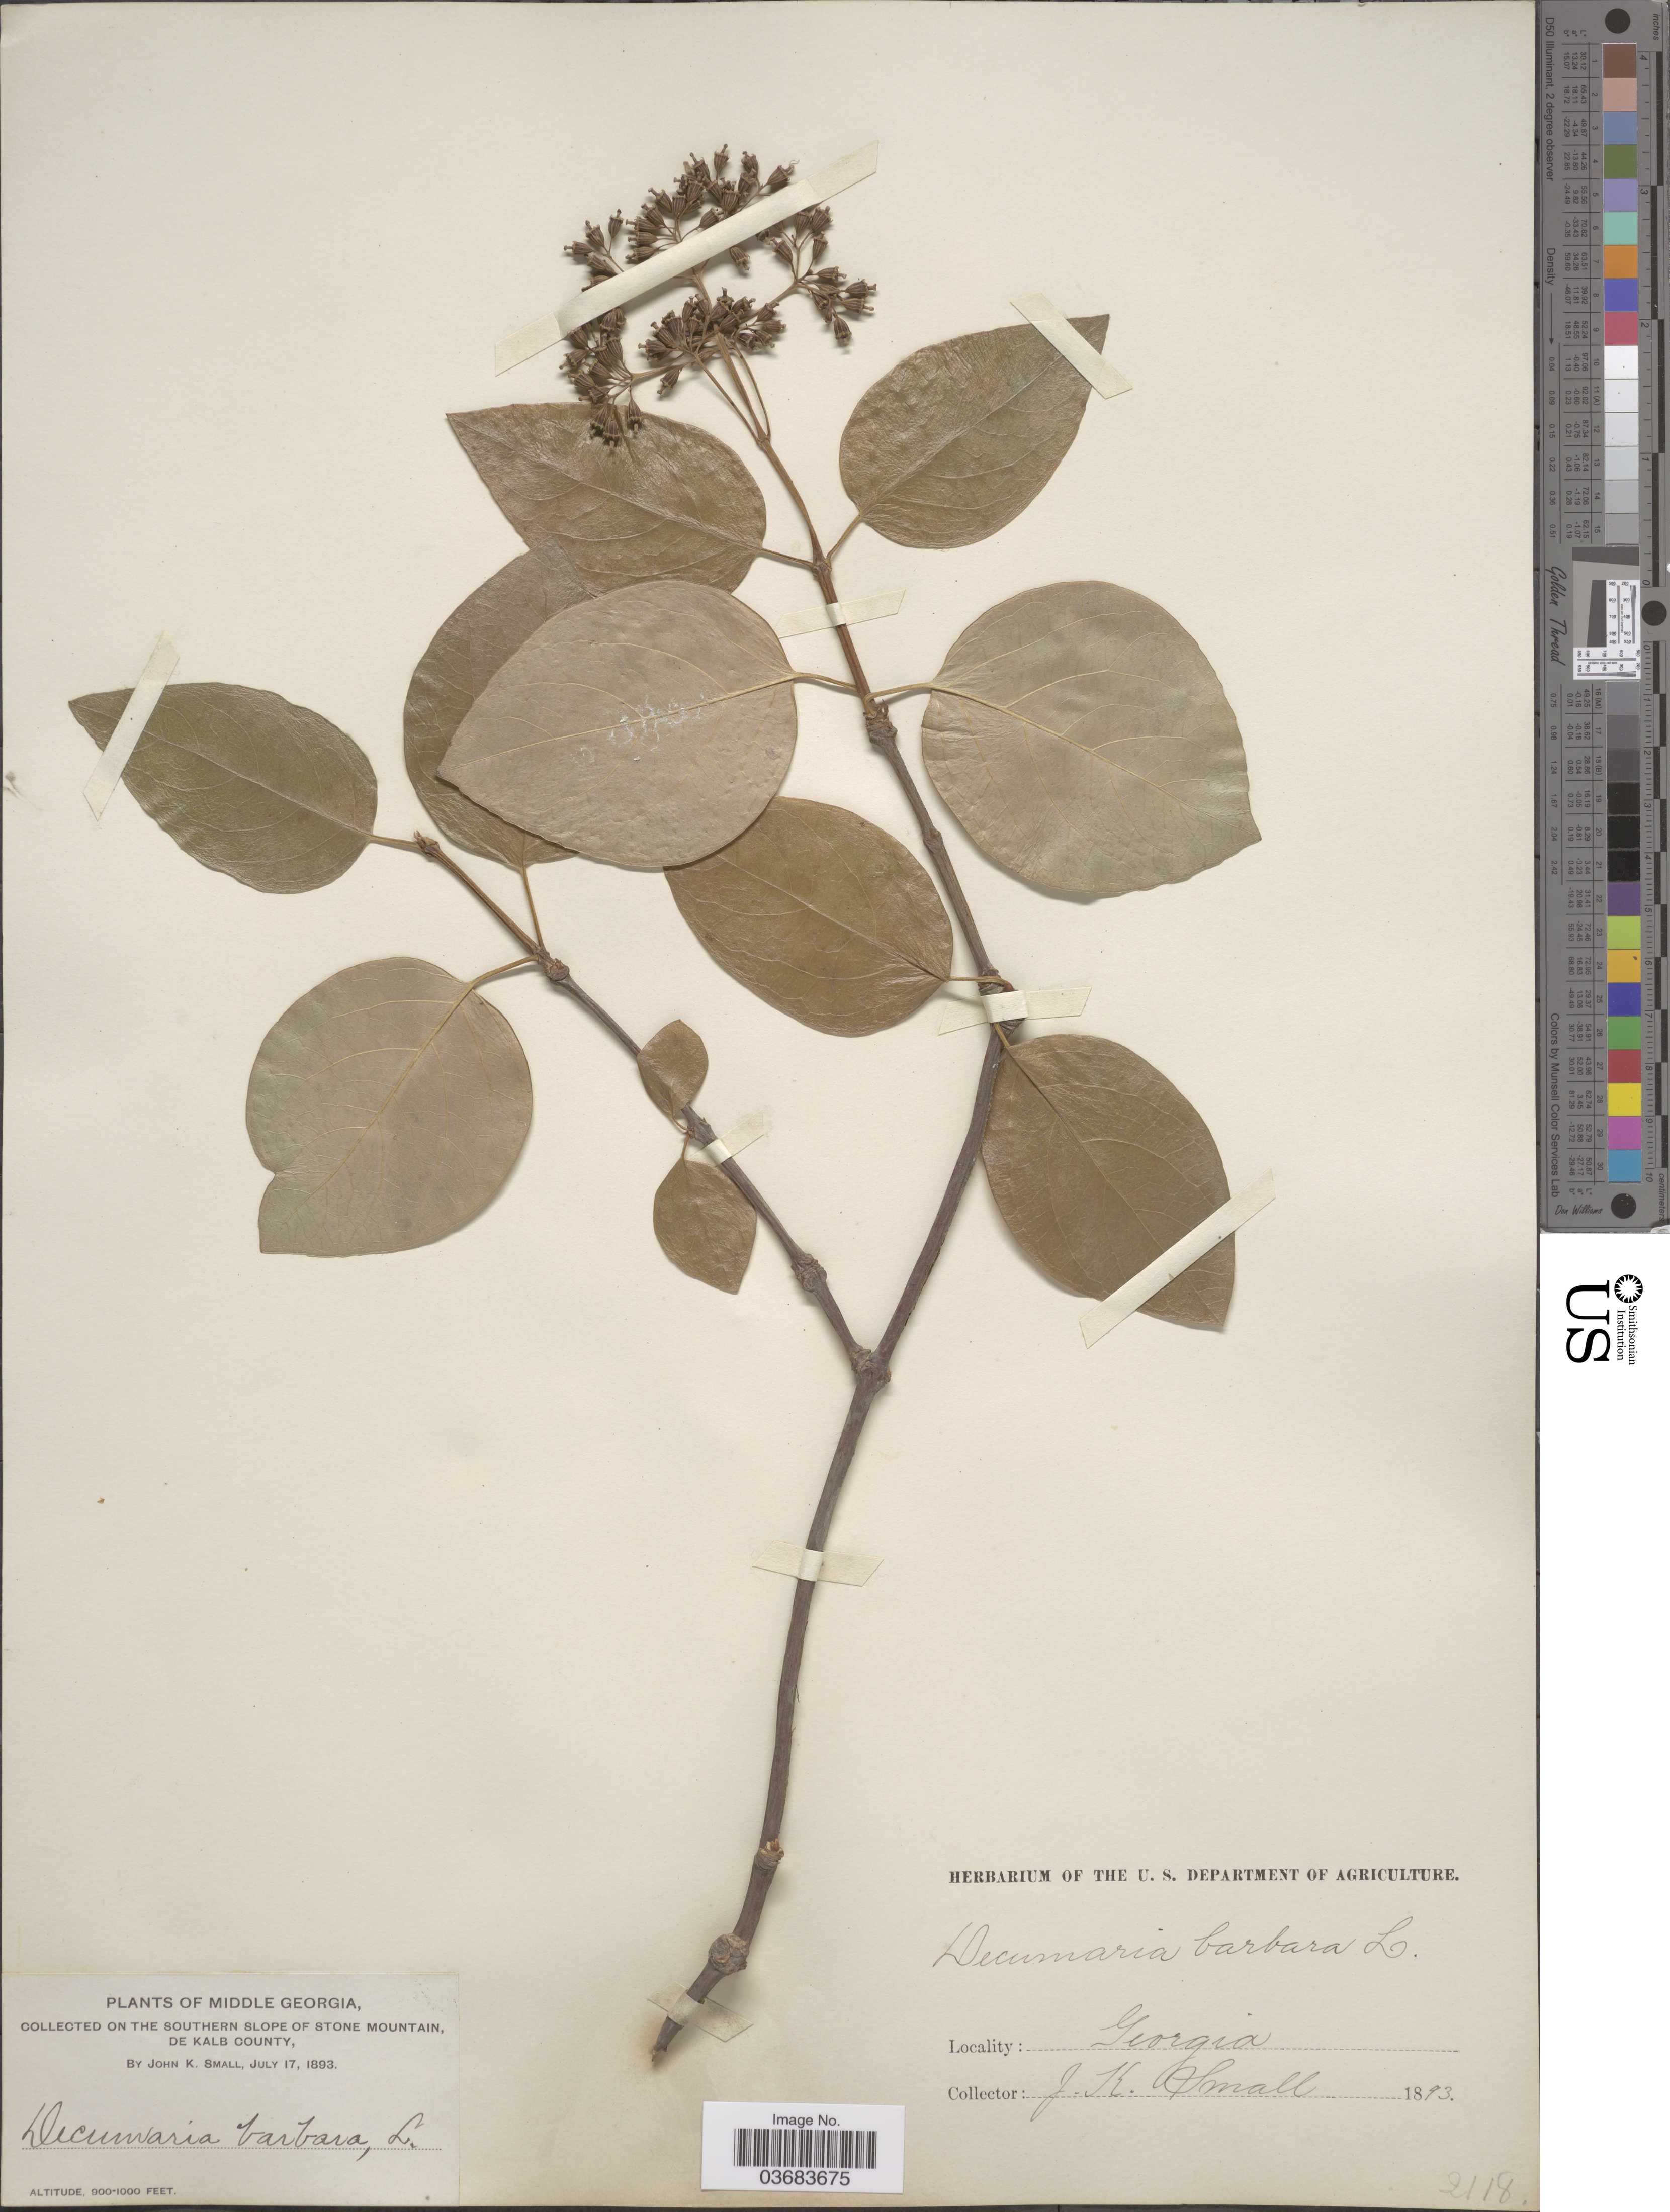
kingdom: Plantae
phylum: Tracheophyta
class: Magnoliopsida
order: Cornales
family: Hydrangeaceae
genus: Hydrangea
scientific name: Hydrangea barbara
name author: (L.) Bernd Schulz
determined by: Strong, Mark T., (BOT), Smithsonian Institution - National Museum of Natural History (UNITED STATES)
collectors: J. K. Small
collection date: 1893-07-17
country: United States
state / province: Georgia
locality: Middle Georgia. On The Southern Slope Of Stone Mountain, De Kalb County.